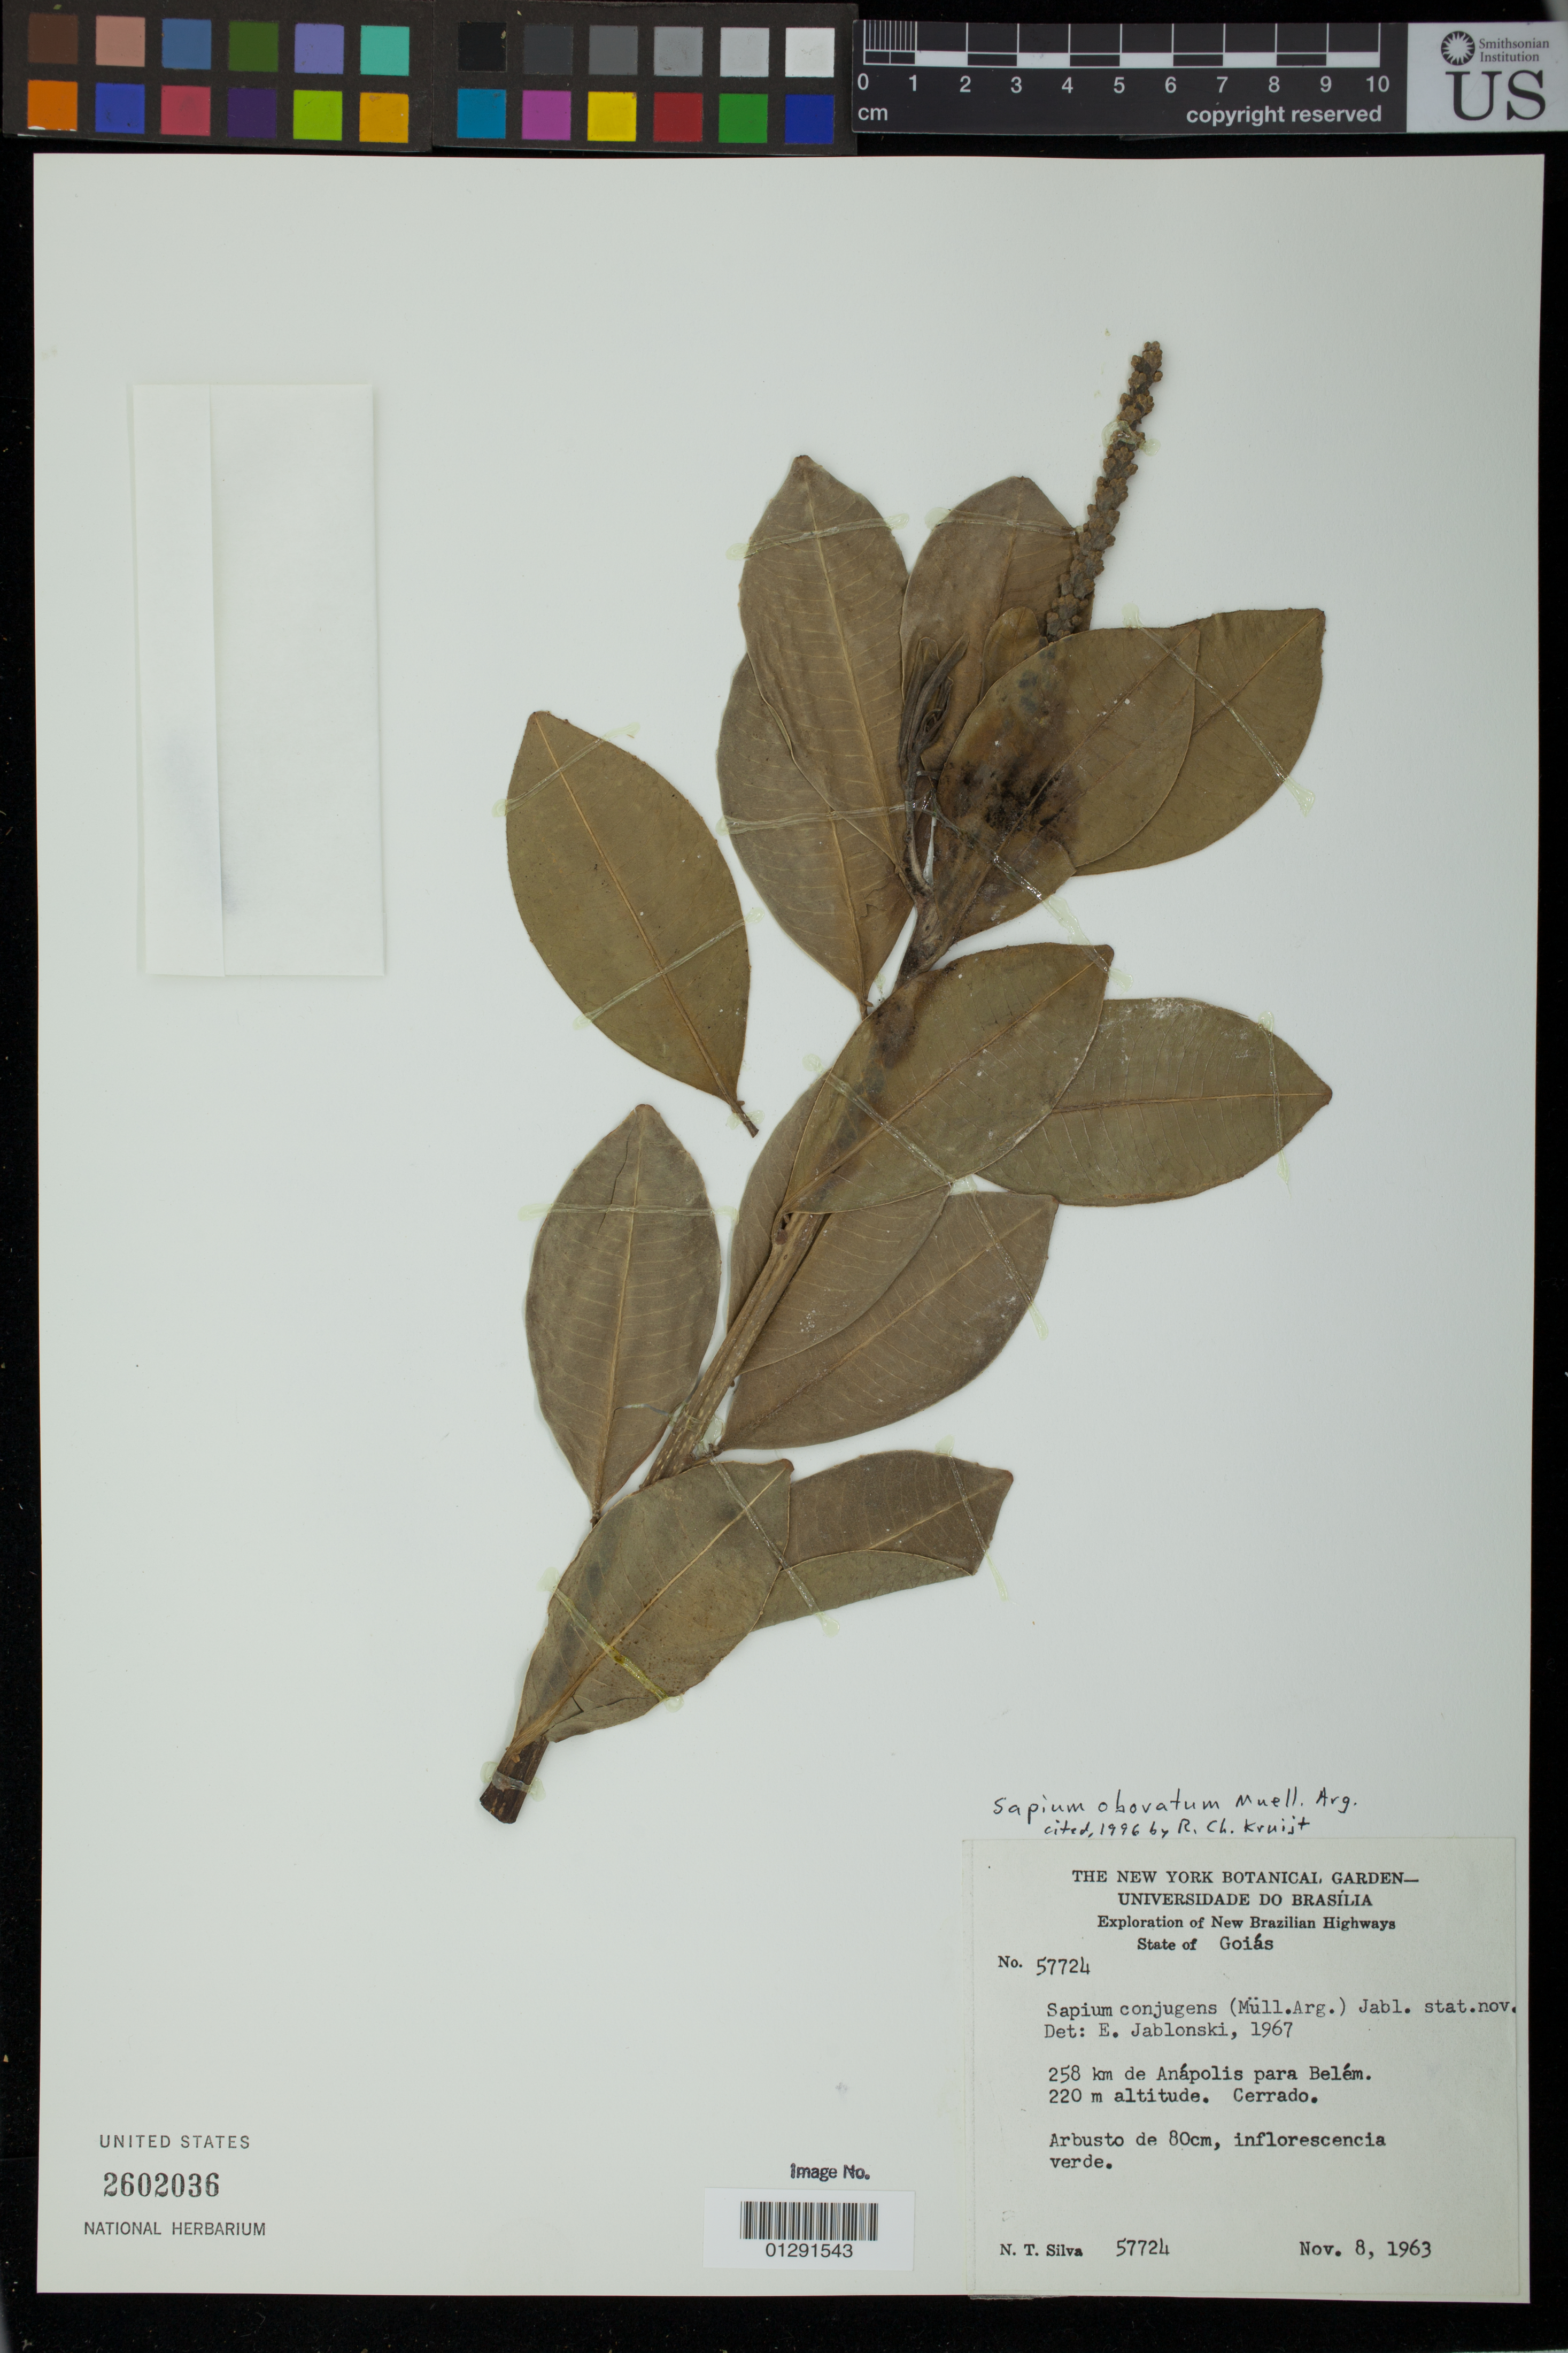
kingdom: Plantae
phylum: Tracheophyta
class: Magnoliopsida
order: Malpighiales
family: Euphorbiaceae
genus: Sapium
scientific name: Sapium obovatum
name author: Klotzsch ex Müll. Arg.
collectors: N. T. Silva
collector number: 57724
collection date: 1963-11-08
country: Brazil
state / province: Goias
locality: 258 kilometers de Anapolis para Belem.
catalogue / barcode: US 2602036